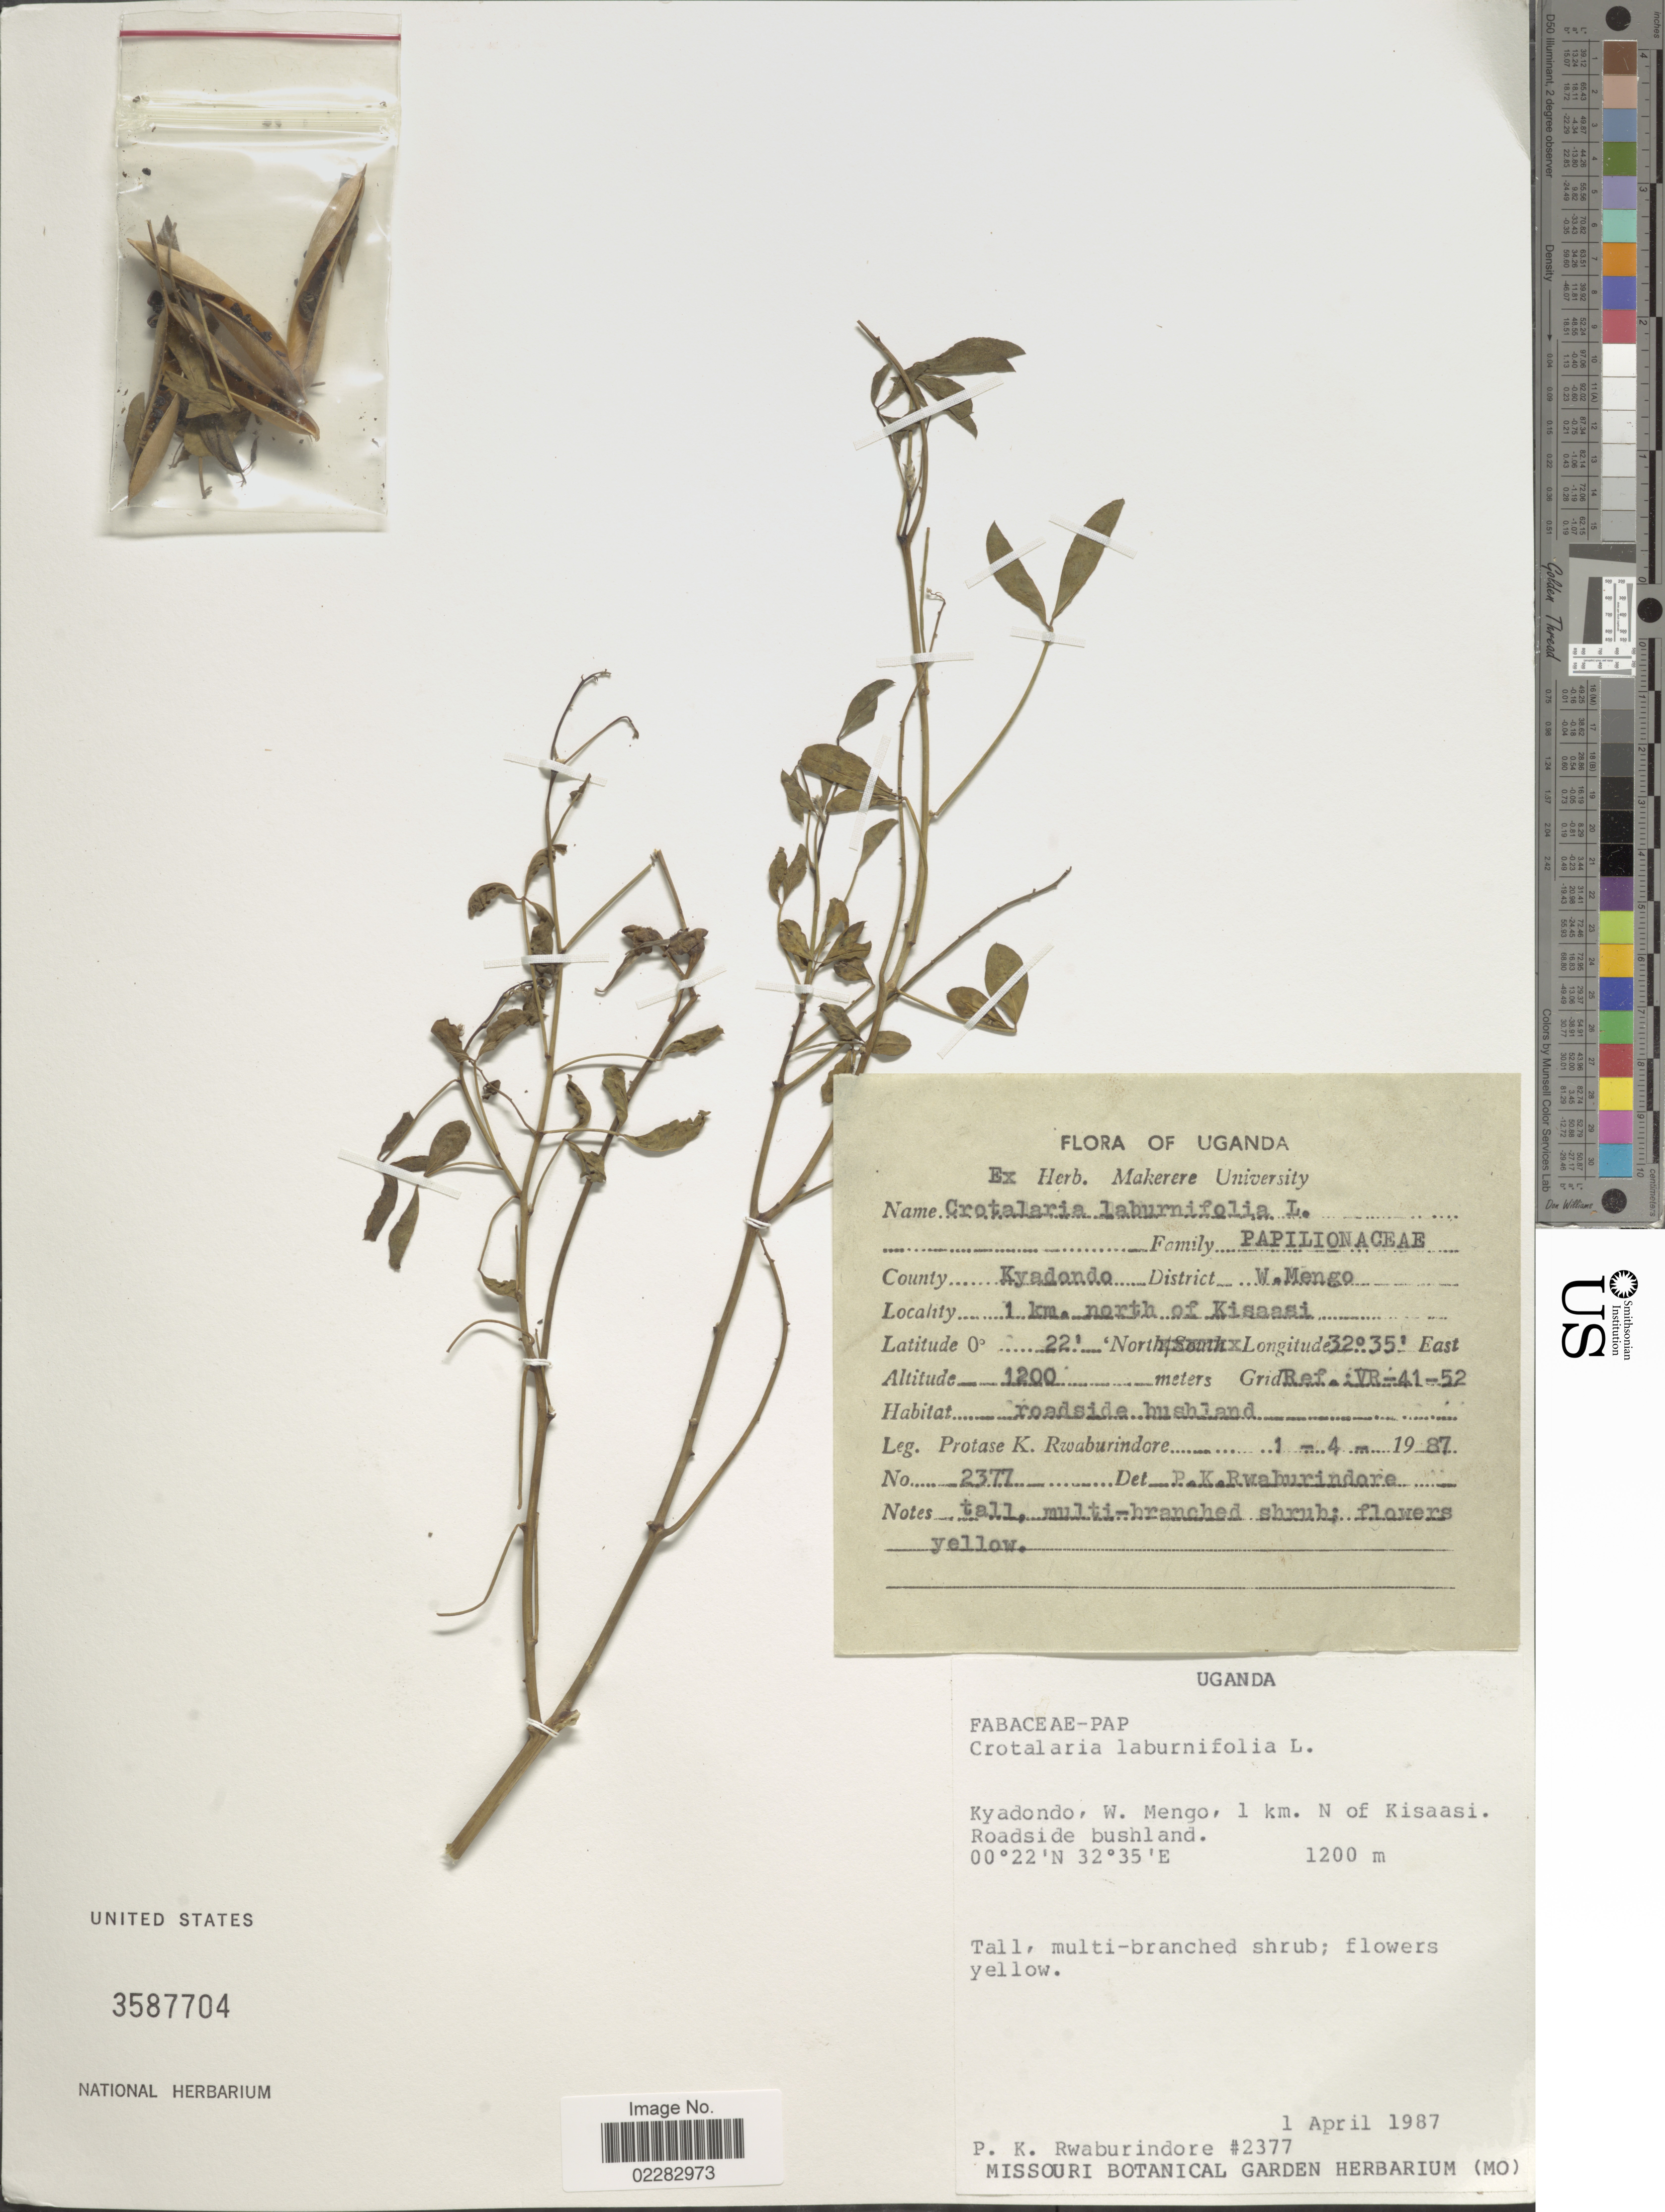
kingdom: Plantae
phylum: Tracheophyta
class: Magnoliopsida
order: Fabales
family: Fabaceae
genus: Crotalaria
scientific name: Crotalaria laburnifolia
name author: L.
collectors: P. Rwaburindore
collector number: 2377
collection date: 1987-04-01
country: Uganda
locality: County Kyadondo, District W. Mengo, 1 km. north of Kisaasi, roadside bushland.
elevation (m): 1200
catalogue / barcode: US 3587704